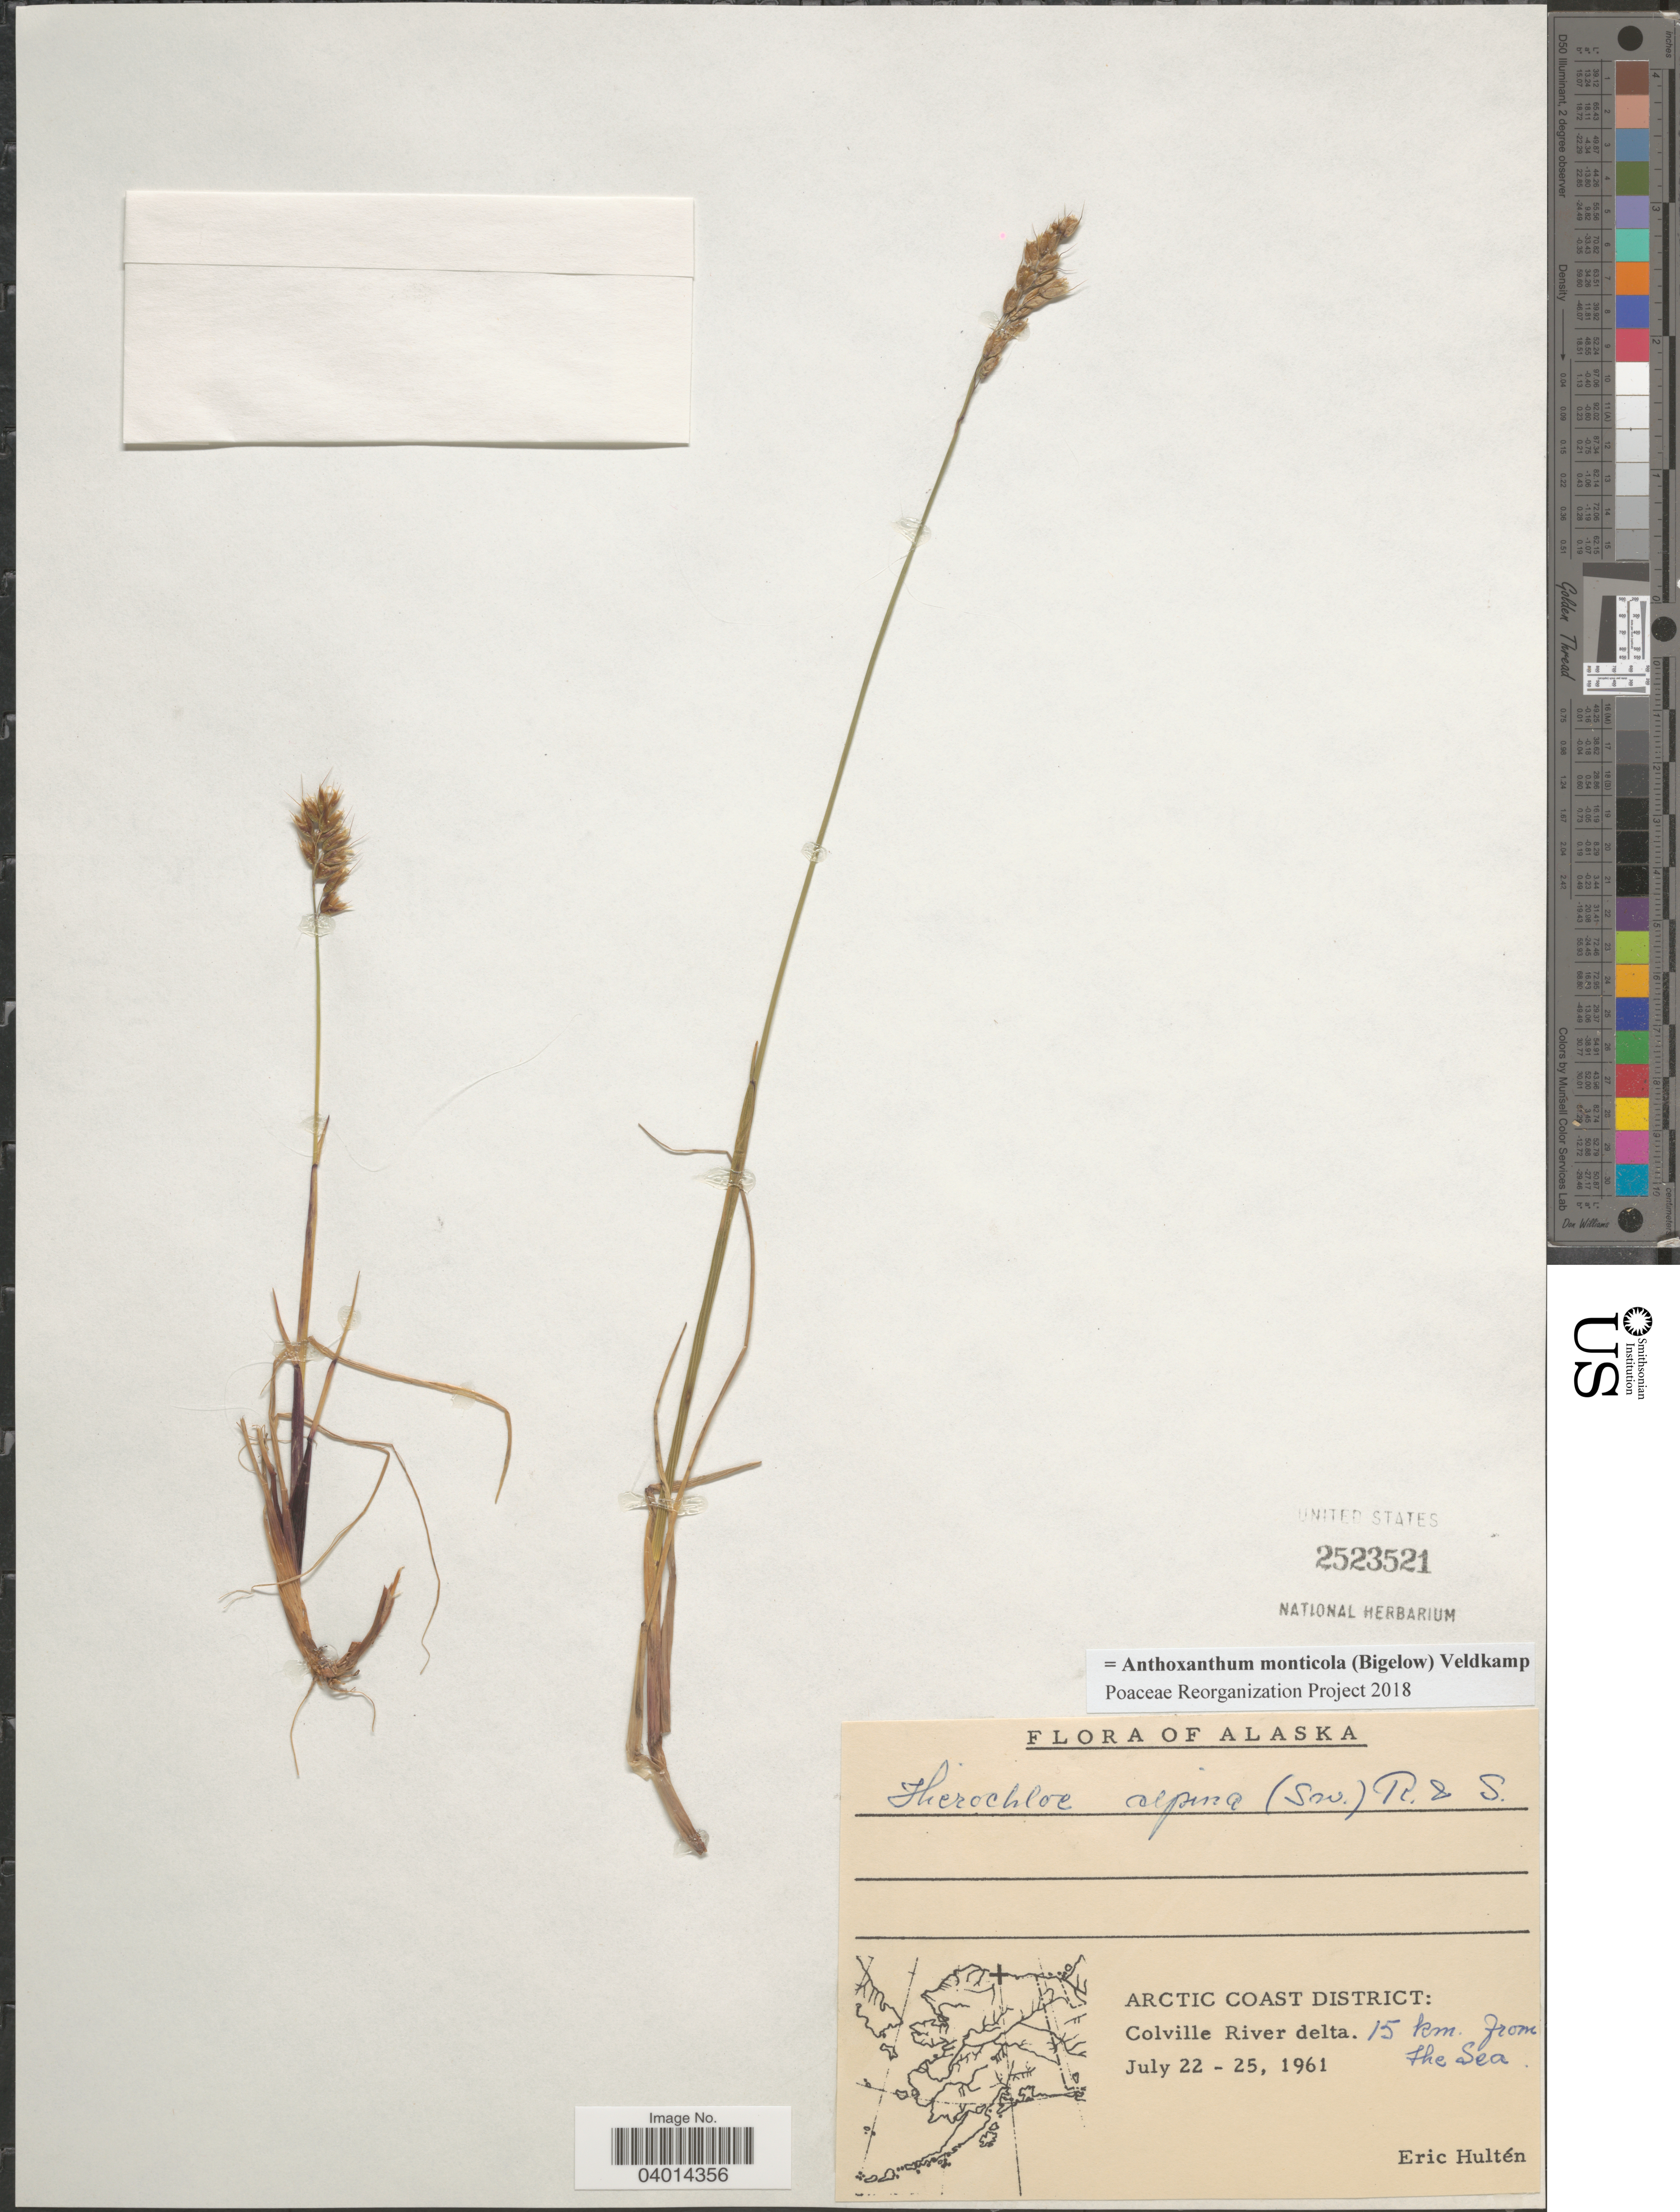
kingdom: Plantae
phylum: Tracheophyta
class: Liliopsida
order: Poales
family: Poaceae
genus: Anthoxanthum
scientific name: Anthoxanthum monticola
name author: (Bigelow) Veldkamp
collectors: E. G. Hultén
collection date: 1961-07-22/1961-07-25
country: United States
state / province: Alaska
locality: Arctic Coast District: Colville River delta. 15 km. from the Sea.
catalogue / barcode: US 2523521